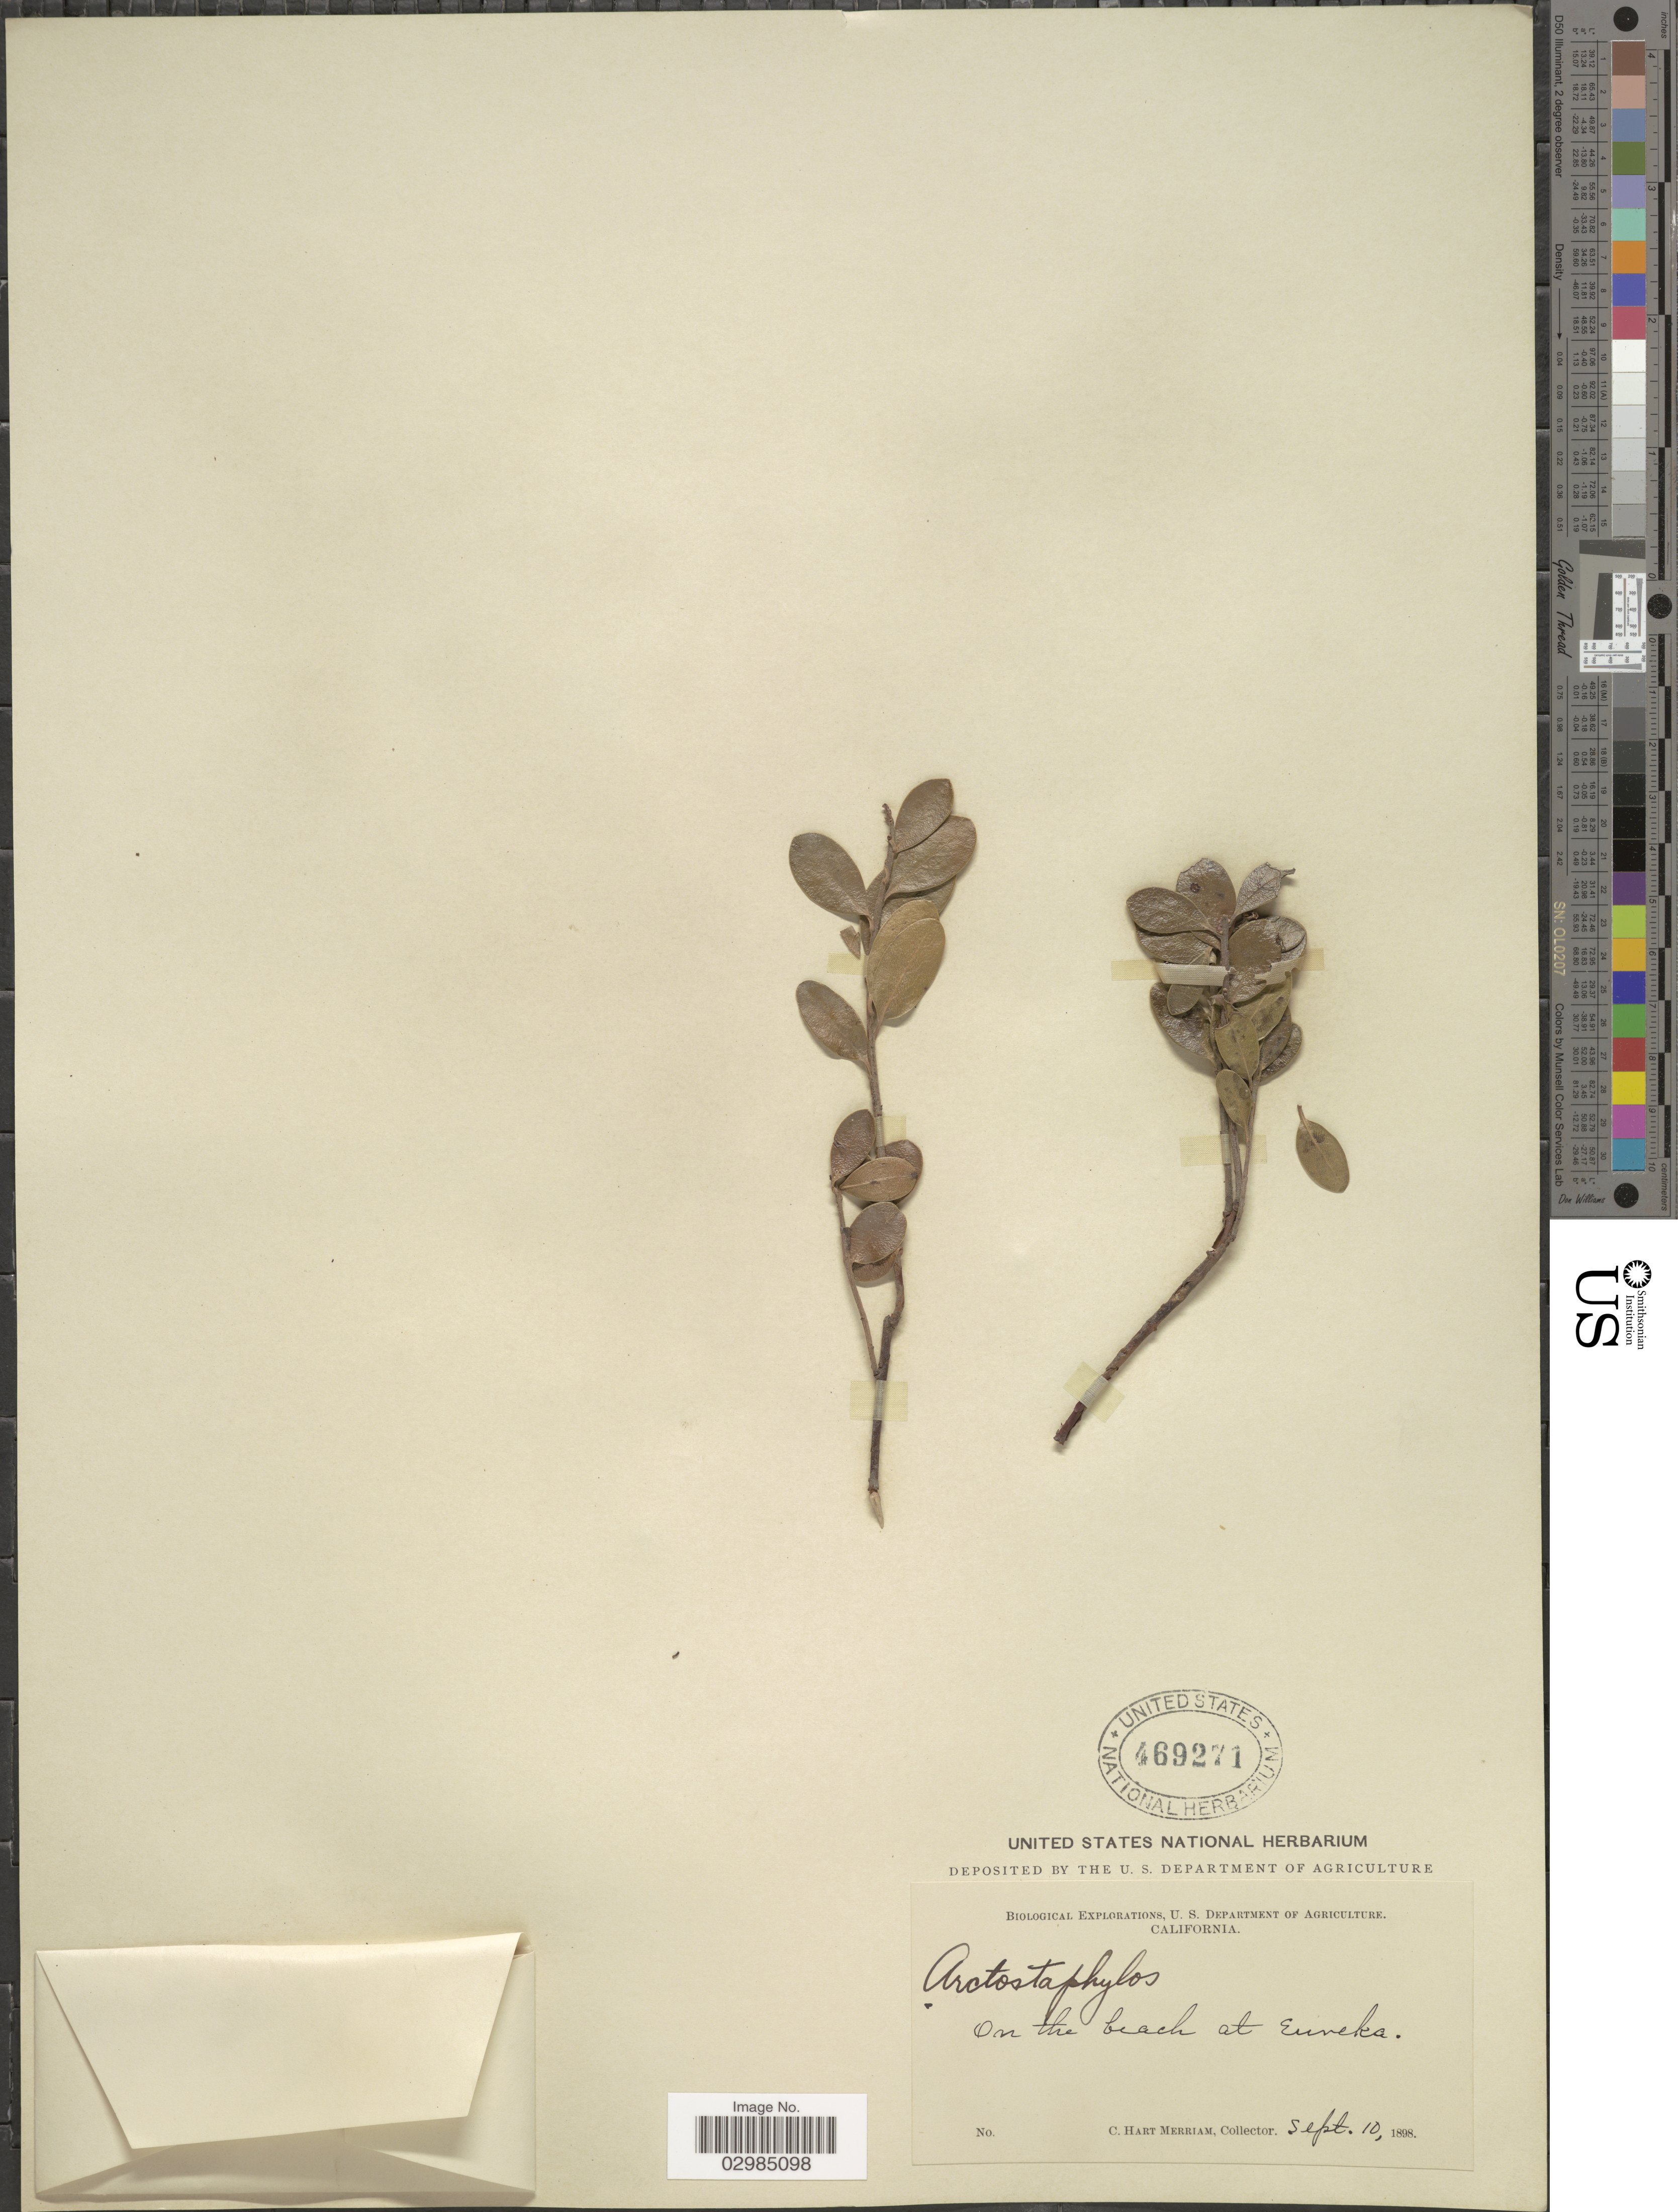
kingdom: Plantae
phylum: Tracheophyta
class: Magnoliopsida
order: Ericales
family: Ericaceae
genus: Arctostaphylos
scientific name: Arctostaphylos uva-ursi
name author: (L.) Spreng.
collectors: C. Merriam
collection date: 1898-09-10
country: United States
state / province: California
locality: On the beach at Eureka.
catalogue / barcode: US 469271